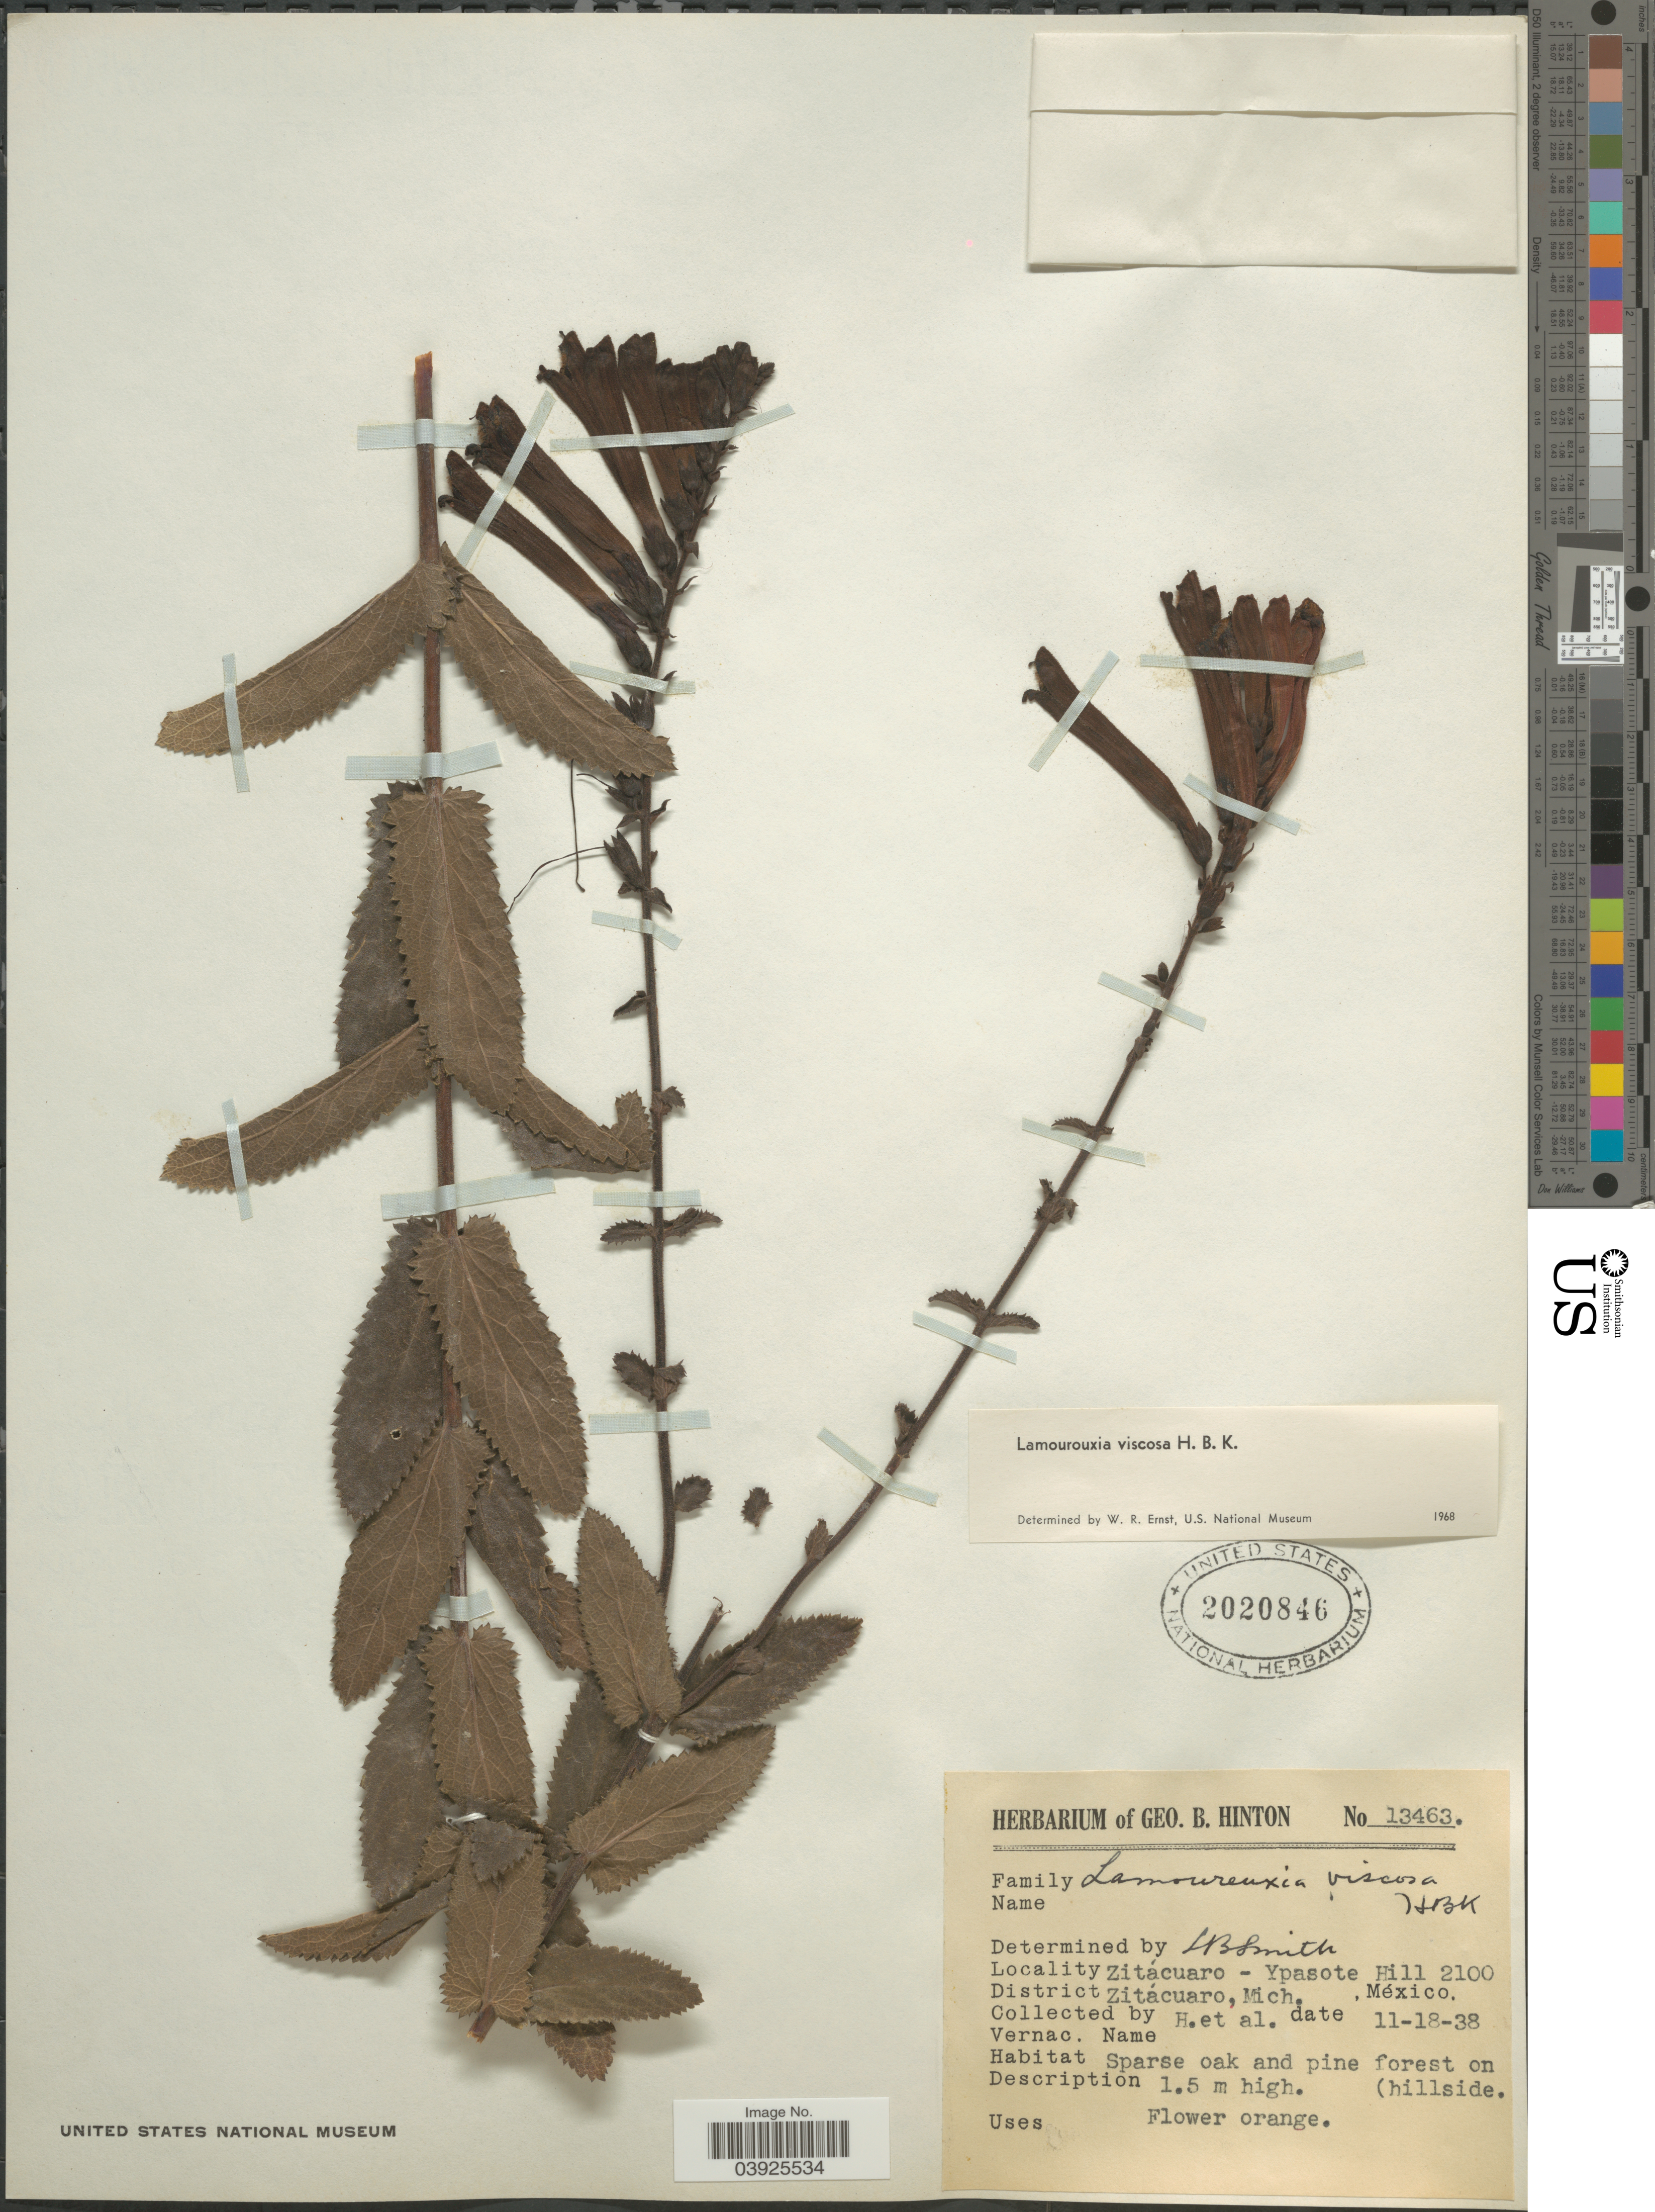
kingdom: Plantae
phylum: Tracheophyta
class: Magnoliopsida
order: Lamiales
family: Orobanchaceae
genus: Lamourouxia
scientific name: Lamourouxia viscosa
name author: Kunth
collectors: G. B. Hinton & et al.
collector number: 13463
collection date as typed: Transcribed d/m/y: 18/11/38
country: Mexico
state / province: Michoacán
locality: Zitácuaro - Ypasote Hill. District Zitácuaro.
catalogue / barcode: US 2020846